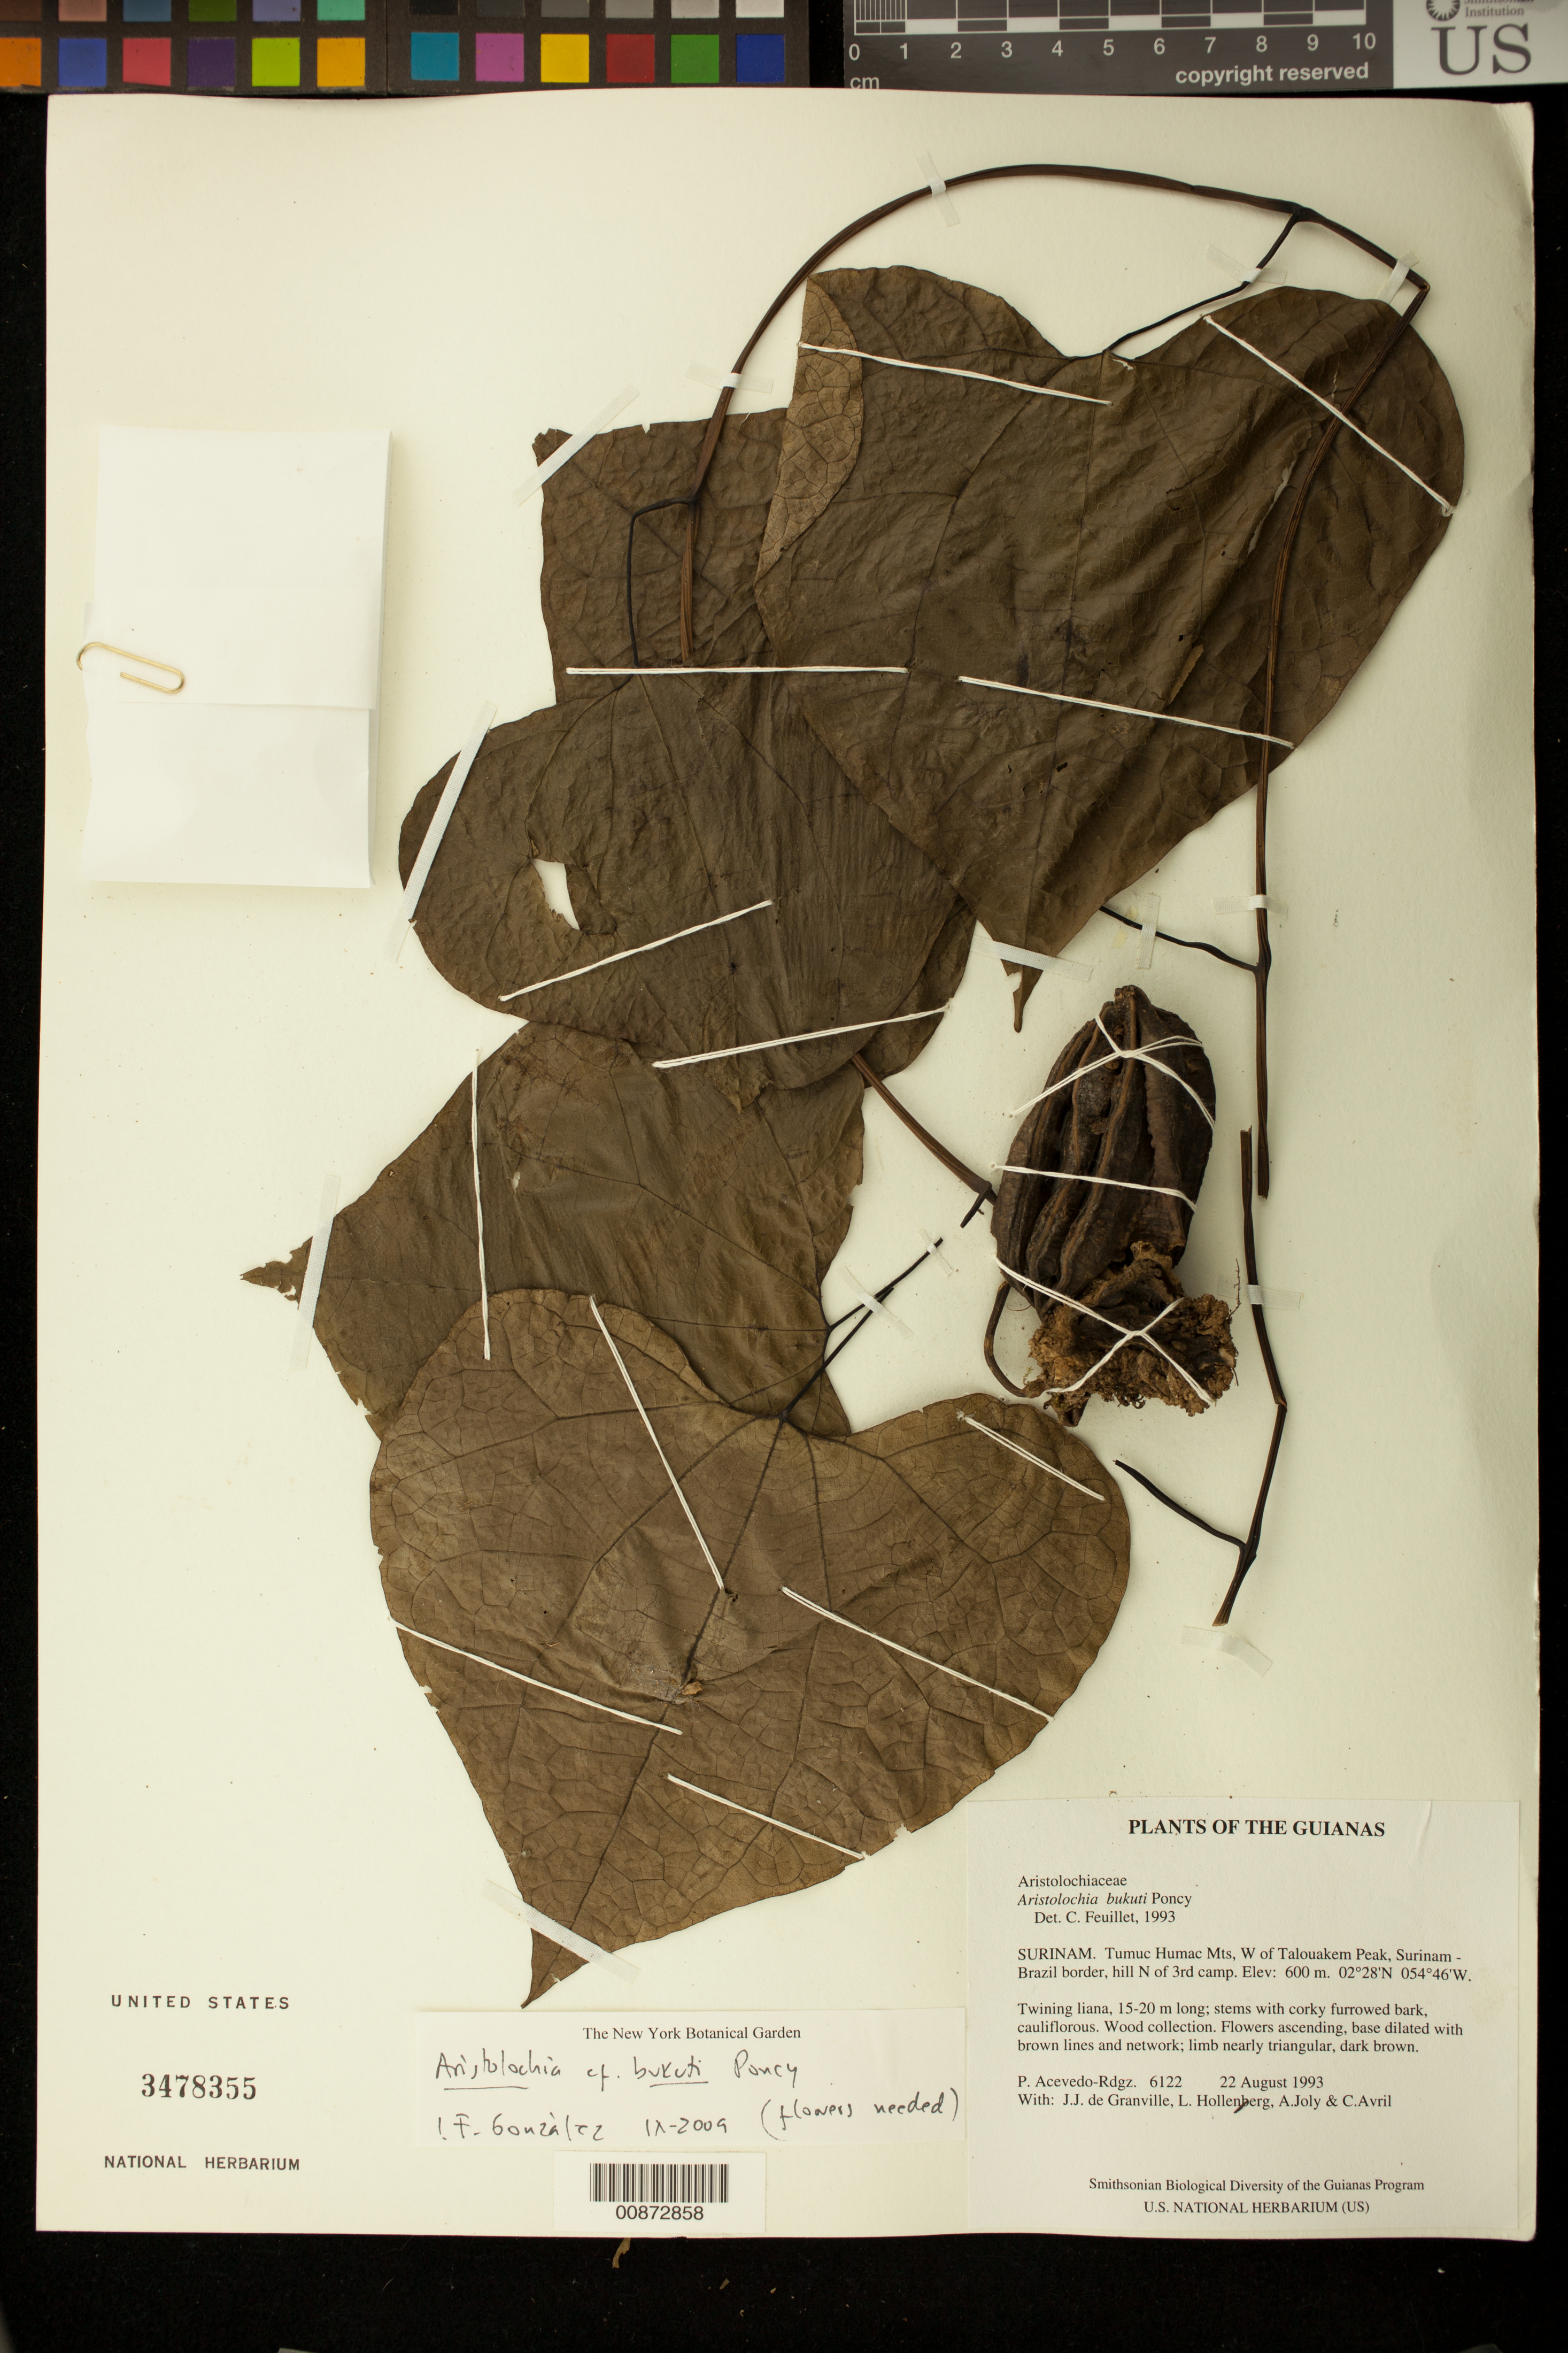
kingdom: Plantae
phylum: Tracheophyta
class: Magnoliopsida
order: Piperales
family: Aristolochiaceae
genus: Aristolochia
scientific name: Aristolochia bukuti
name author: Poncy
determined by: Feuillet, C.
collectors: P. Acevedo-Rodr.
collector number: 6122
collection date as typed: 22 Aug 1993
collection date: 1993-08-22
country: Suriname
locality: Tumuc Humac Mts, W of Talouakem Peak, Surinam - Brazil border, hill N of 3rd camp.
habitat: Hillside.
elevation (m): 600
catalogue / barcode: US 3478355